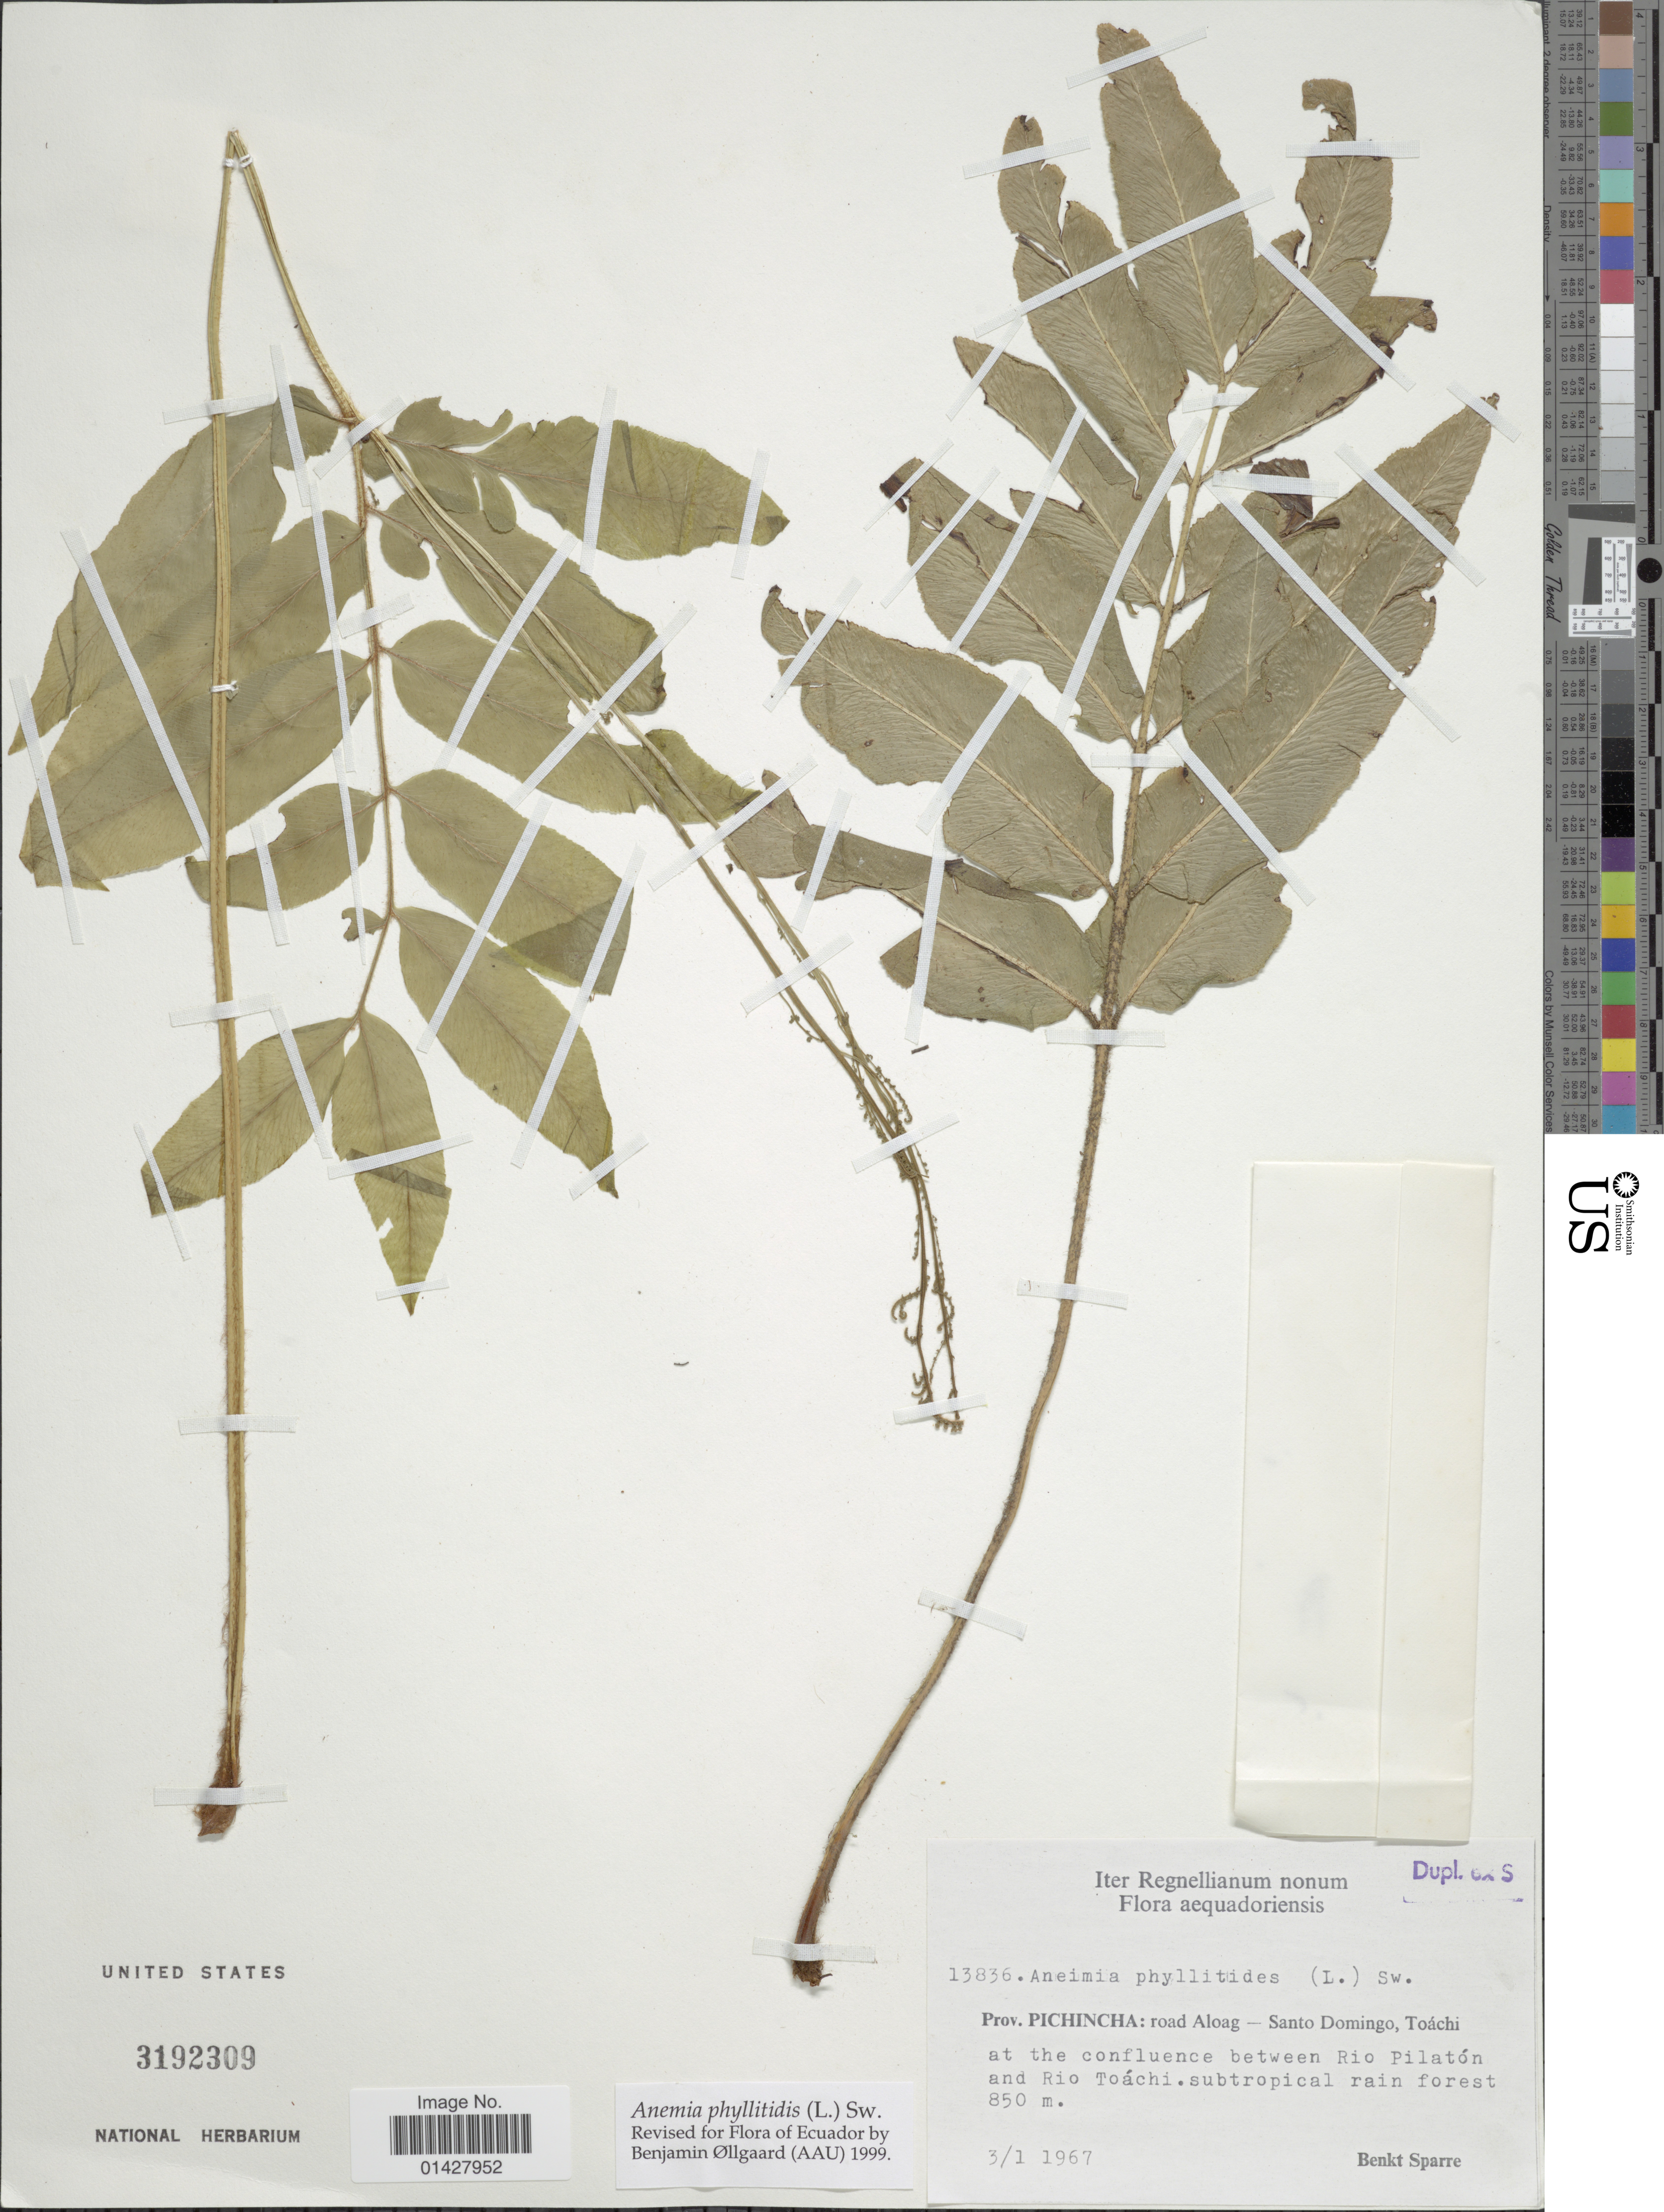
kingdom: Plantae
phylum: Tracheophyta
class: Polypodiopsida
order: Schizaeales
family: Anemiaceae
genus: Anemia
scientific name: Anemia phyllitidis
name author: (L.) Sw.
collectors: B. Sparre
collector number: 13836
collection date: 1967-01-03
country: Ecuador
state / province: Pichincha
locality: Road Aloag-Santo Domingo, Toachi, at the confluence between Rio Pilaton and Rio Toachi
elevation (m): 850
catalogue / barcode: US 3192309